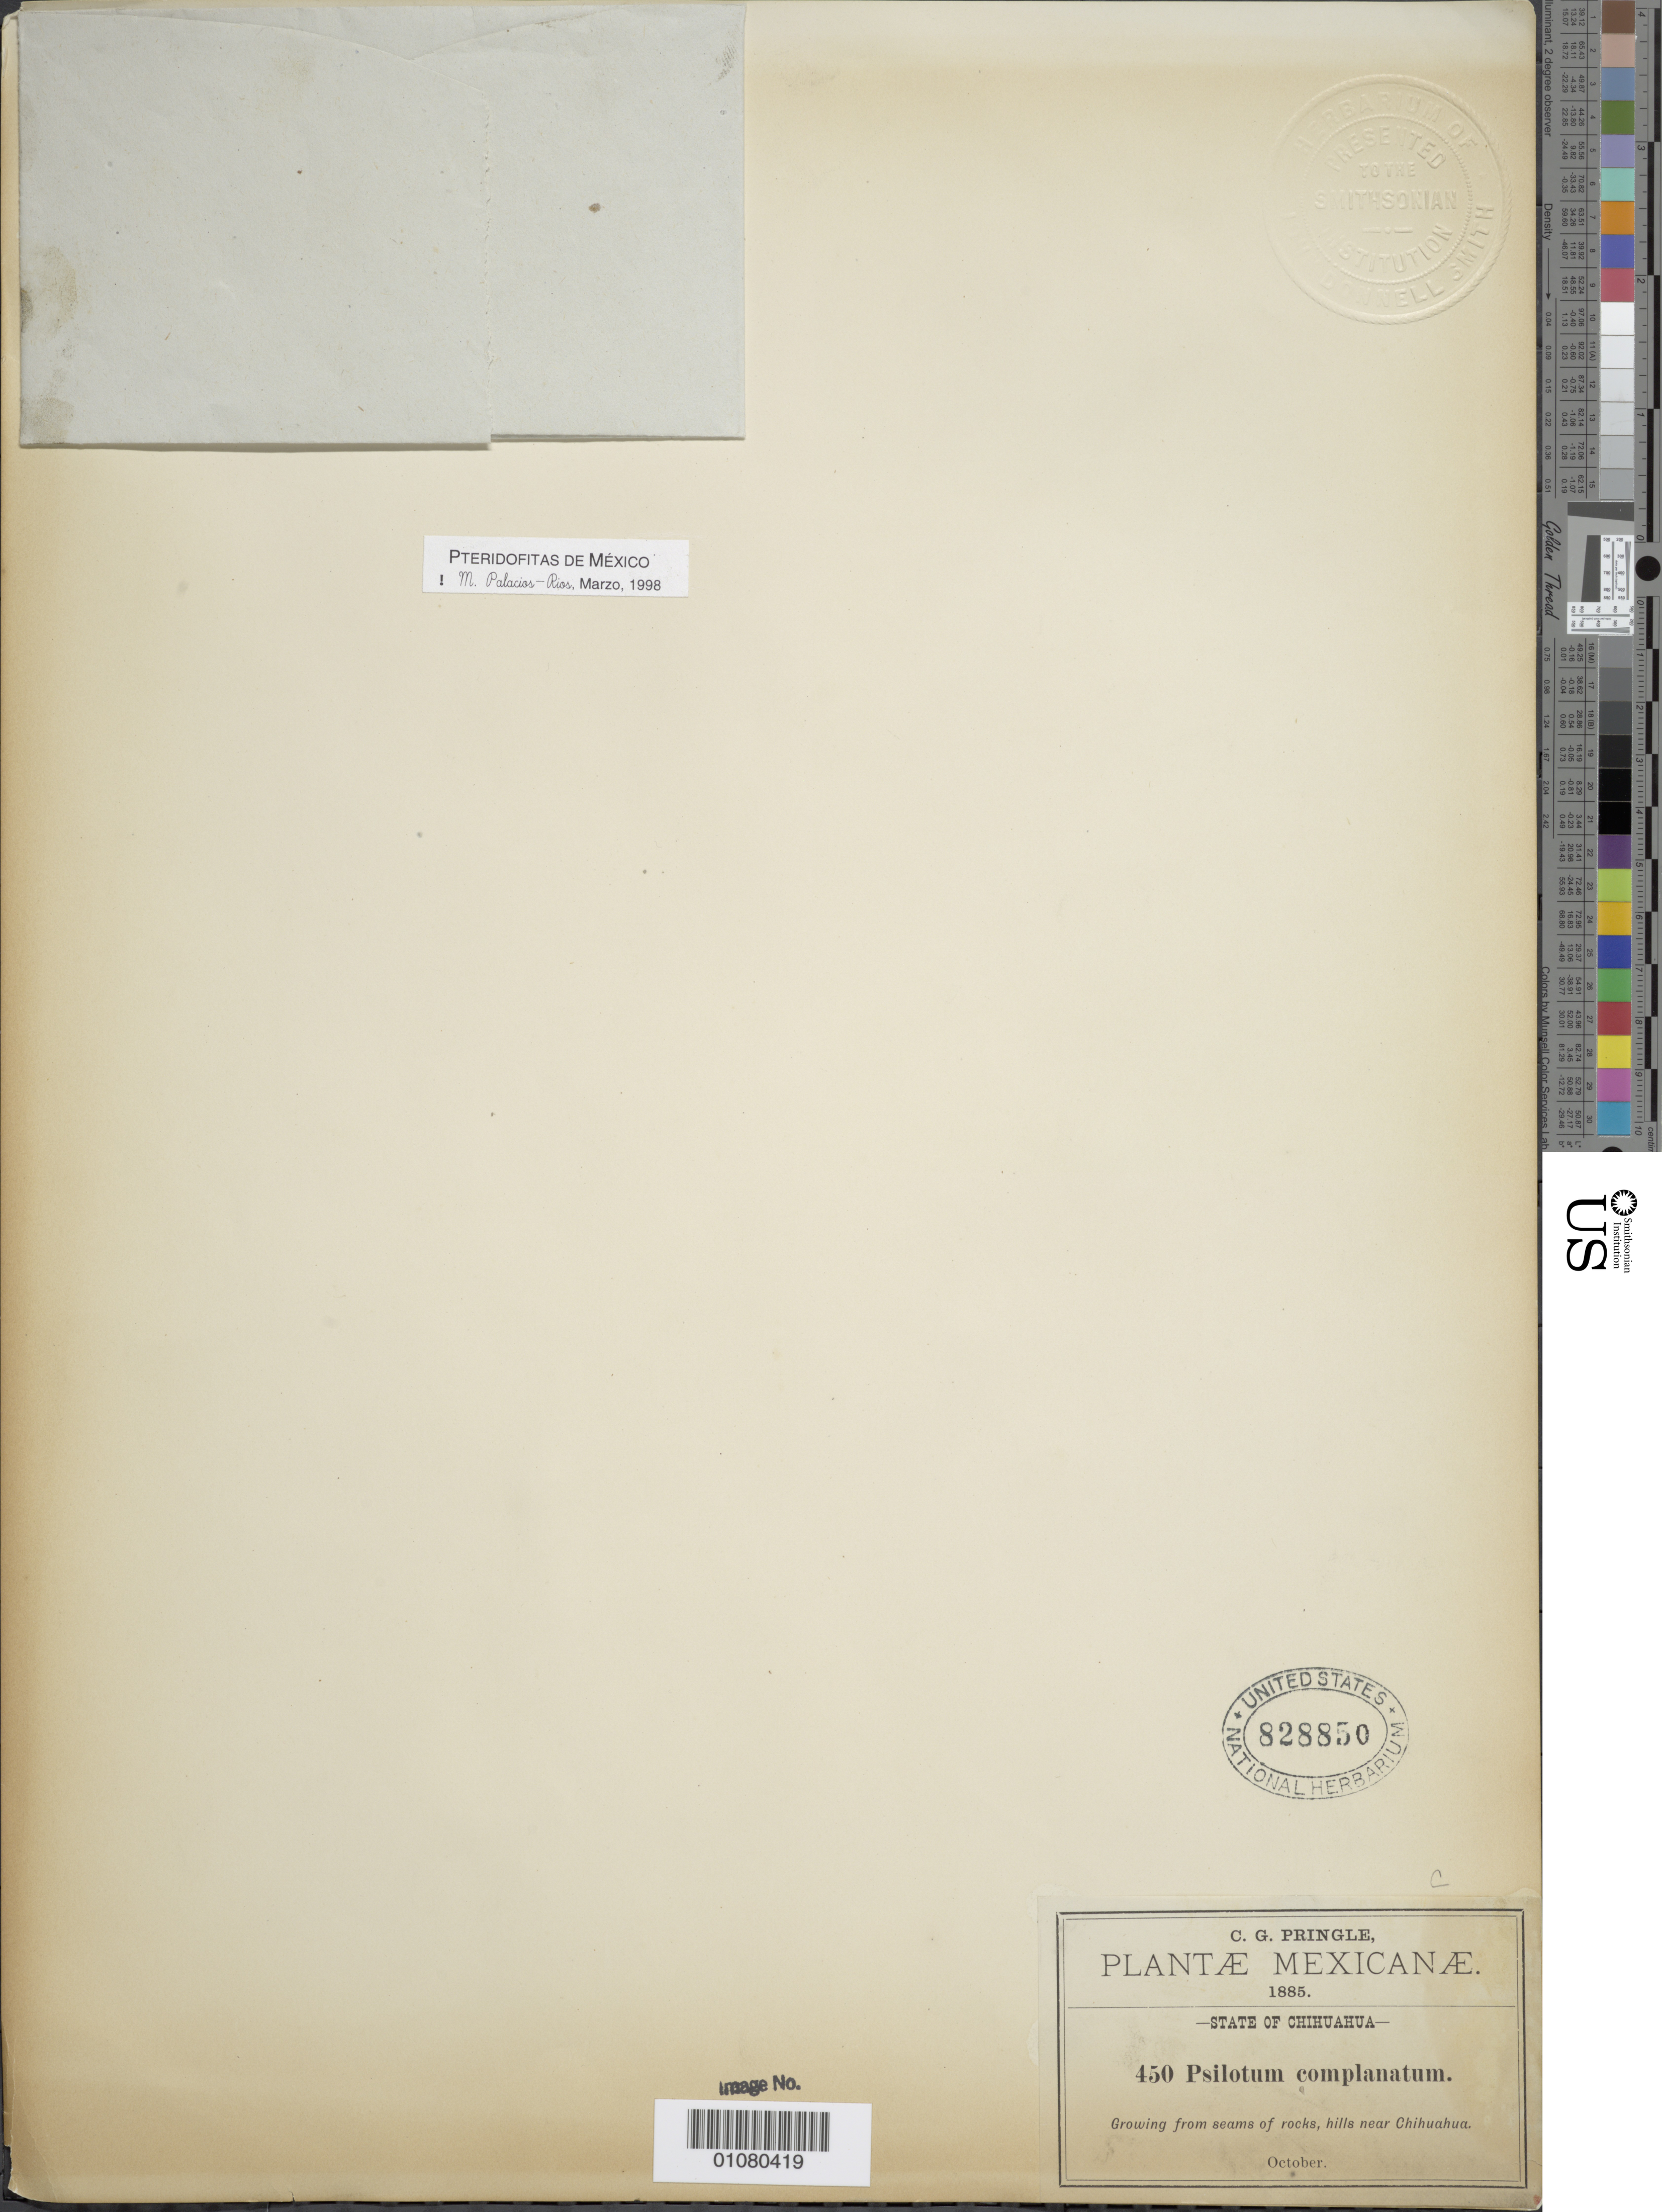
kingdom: Plantae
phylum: Tracheophyta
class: Polypodiopsida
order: Psilotales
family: Psilotaceae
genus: Psilotum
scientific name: Psilotum complanatum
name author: Sw.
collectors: C. G. Pringle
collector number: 450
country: Mexico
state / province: Chihuahua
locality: Hills near Chihuahua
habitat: growing from seams of rocks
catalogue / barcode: US 828850